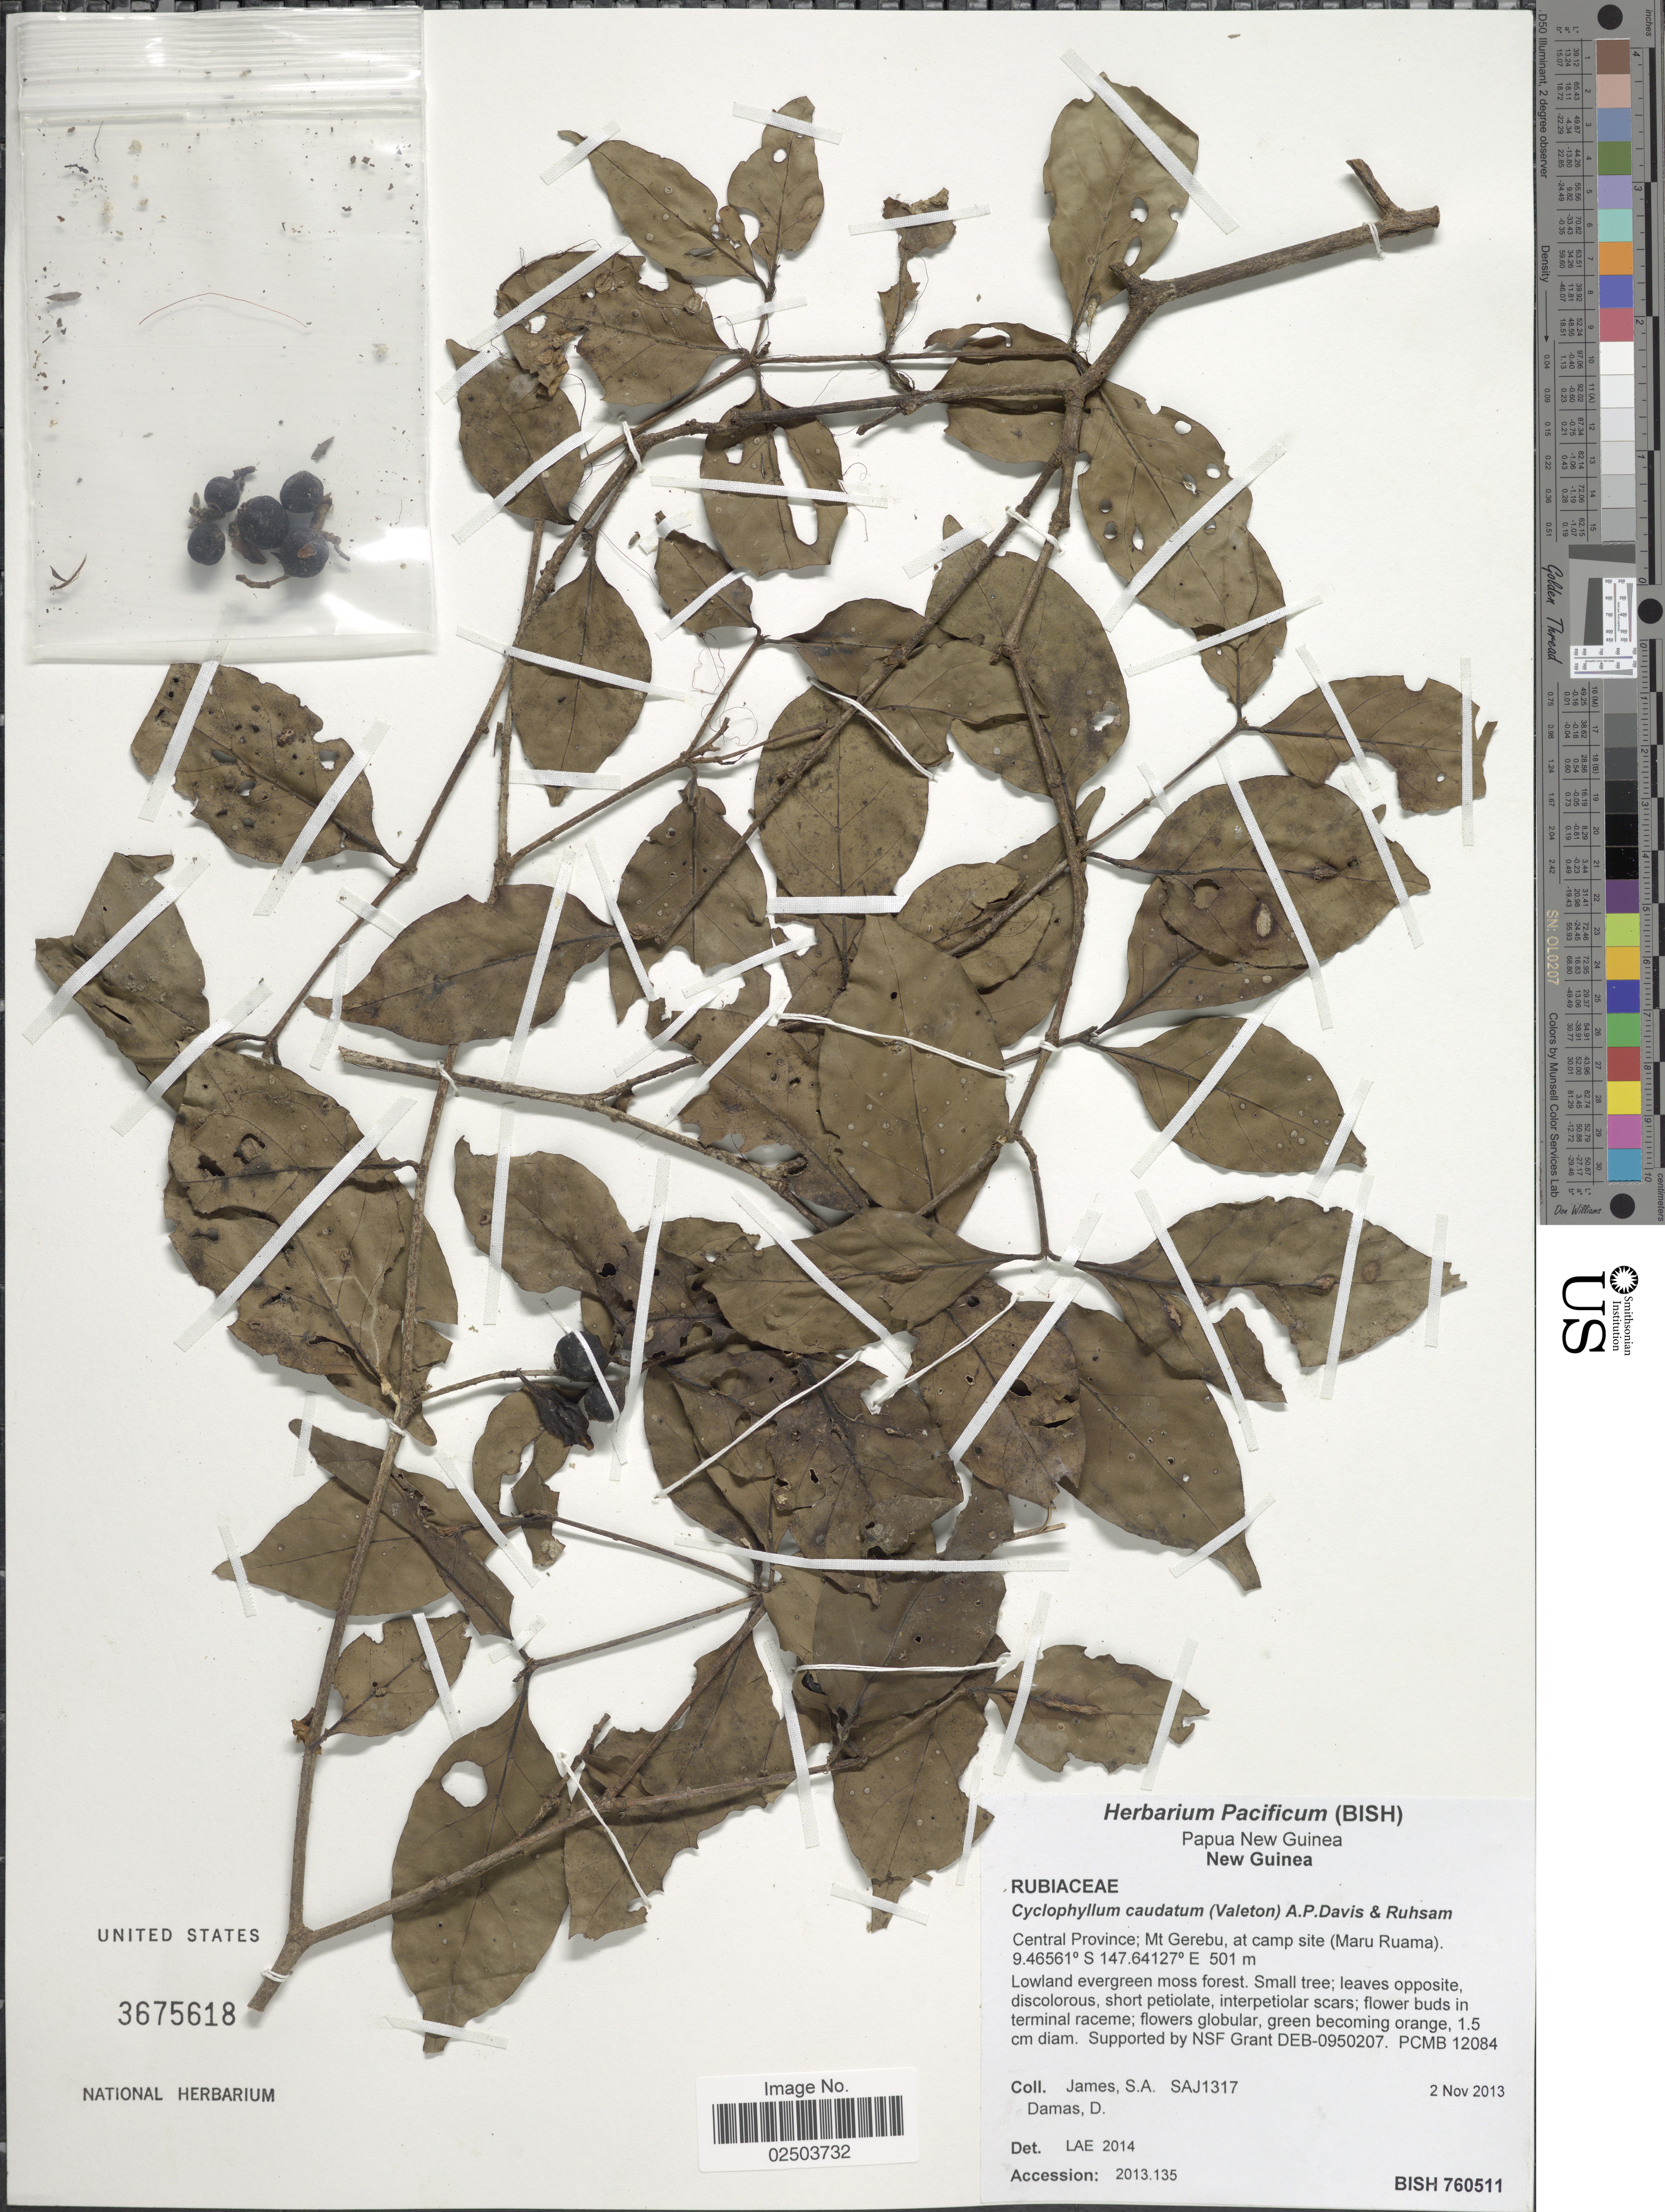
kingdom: Plantae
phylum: Tracheophyta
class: Magnoliopsida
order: Gentianales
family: Rubiaceae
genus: Cyclophyllum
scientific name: Cyclophyllum caudatum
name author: (Valeton) A.P. Davis & Ruhsam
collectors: S. James & D. Damas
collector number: SAJ1317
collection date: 2013-11-02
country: Papua New Guinea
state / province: Central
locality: Papua New Guinea, New Guinea. Central Province; Mt. Gerebu, ridge, at camp site (Maru Ruama)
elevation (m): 501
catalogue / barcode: US 3675618